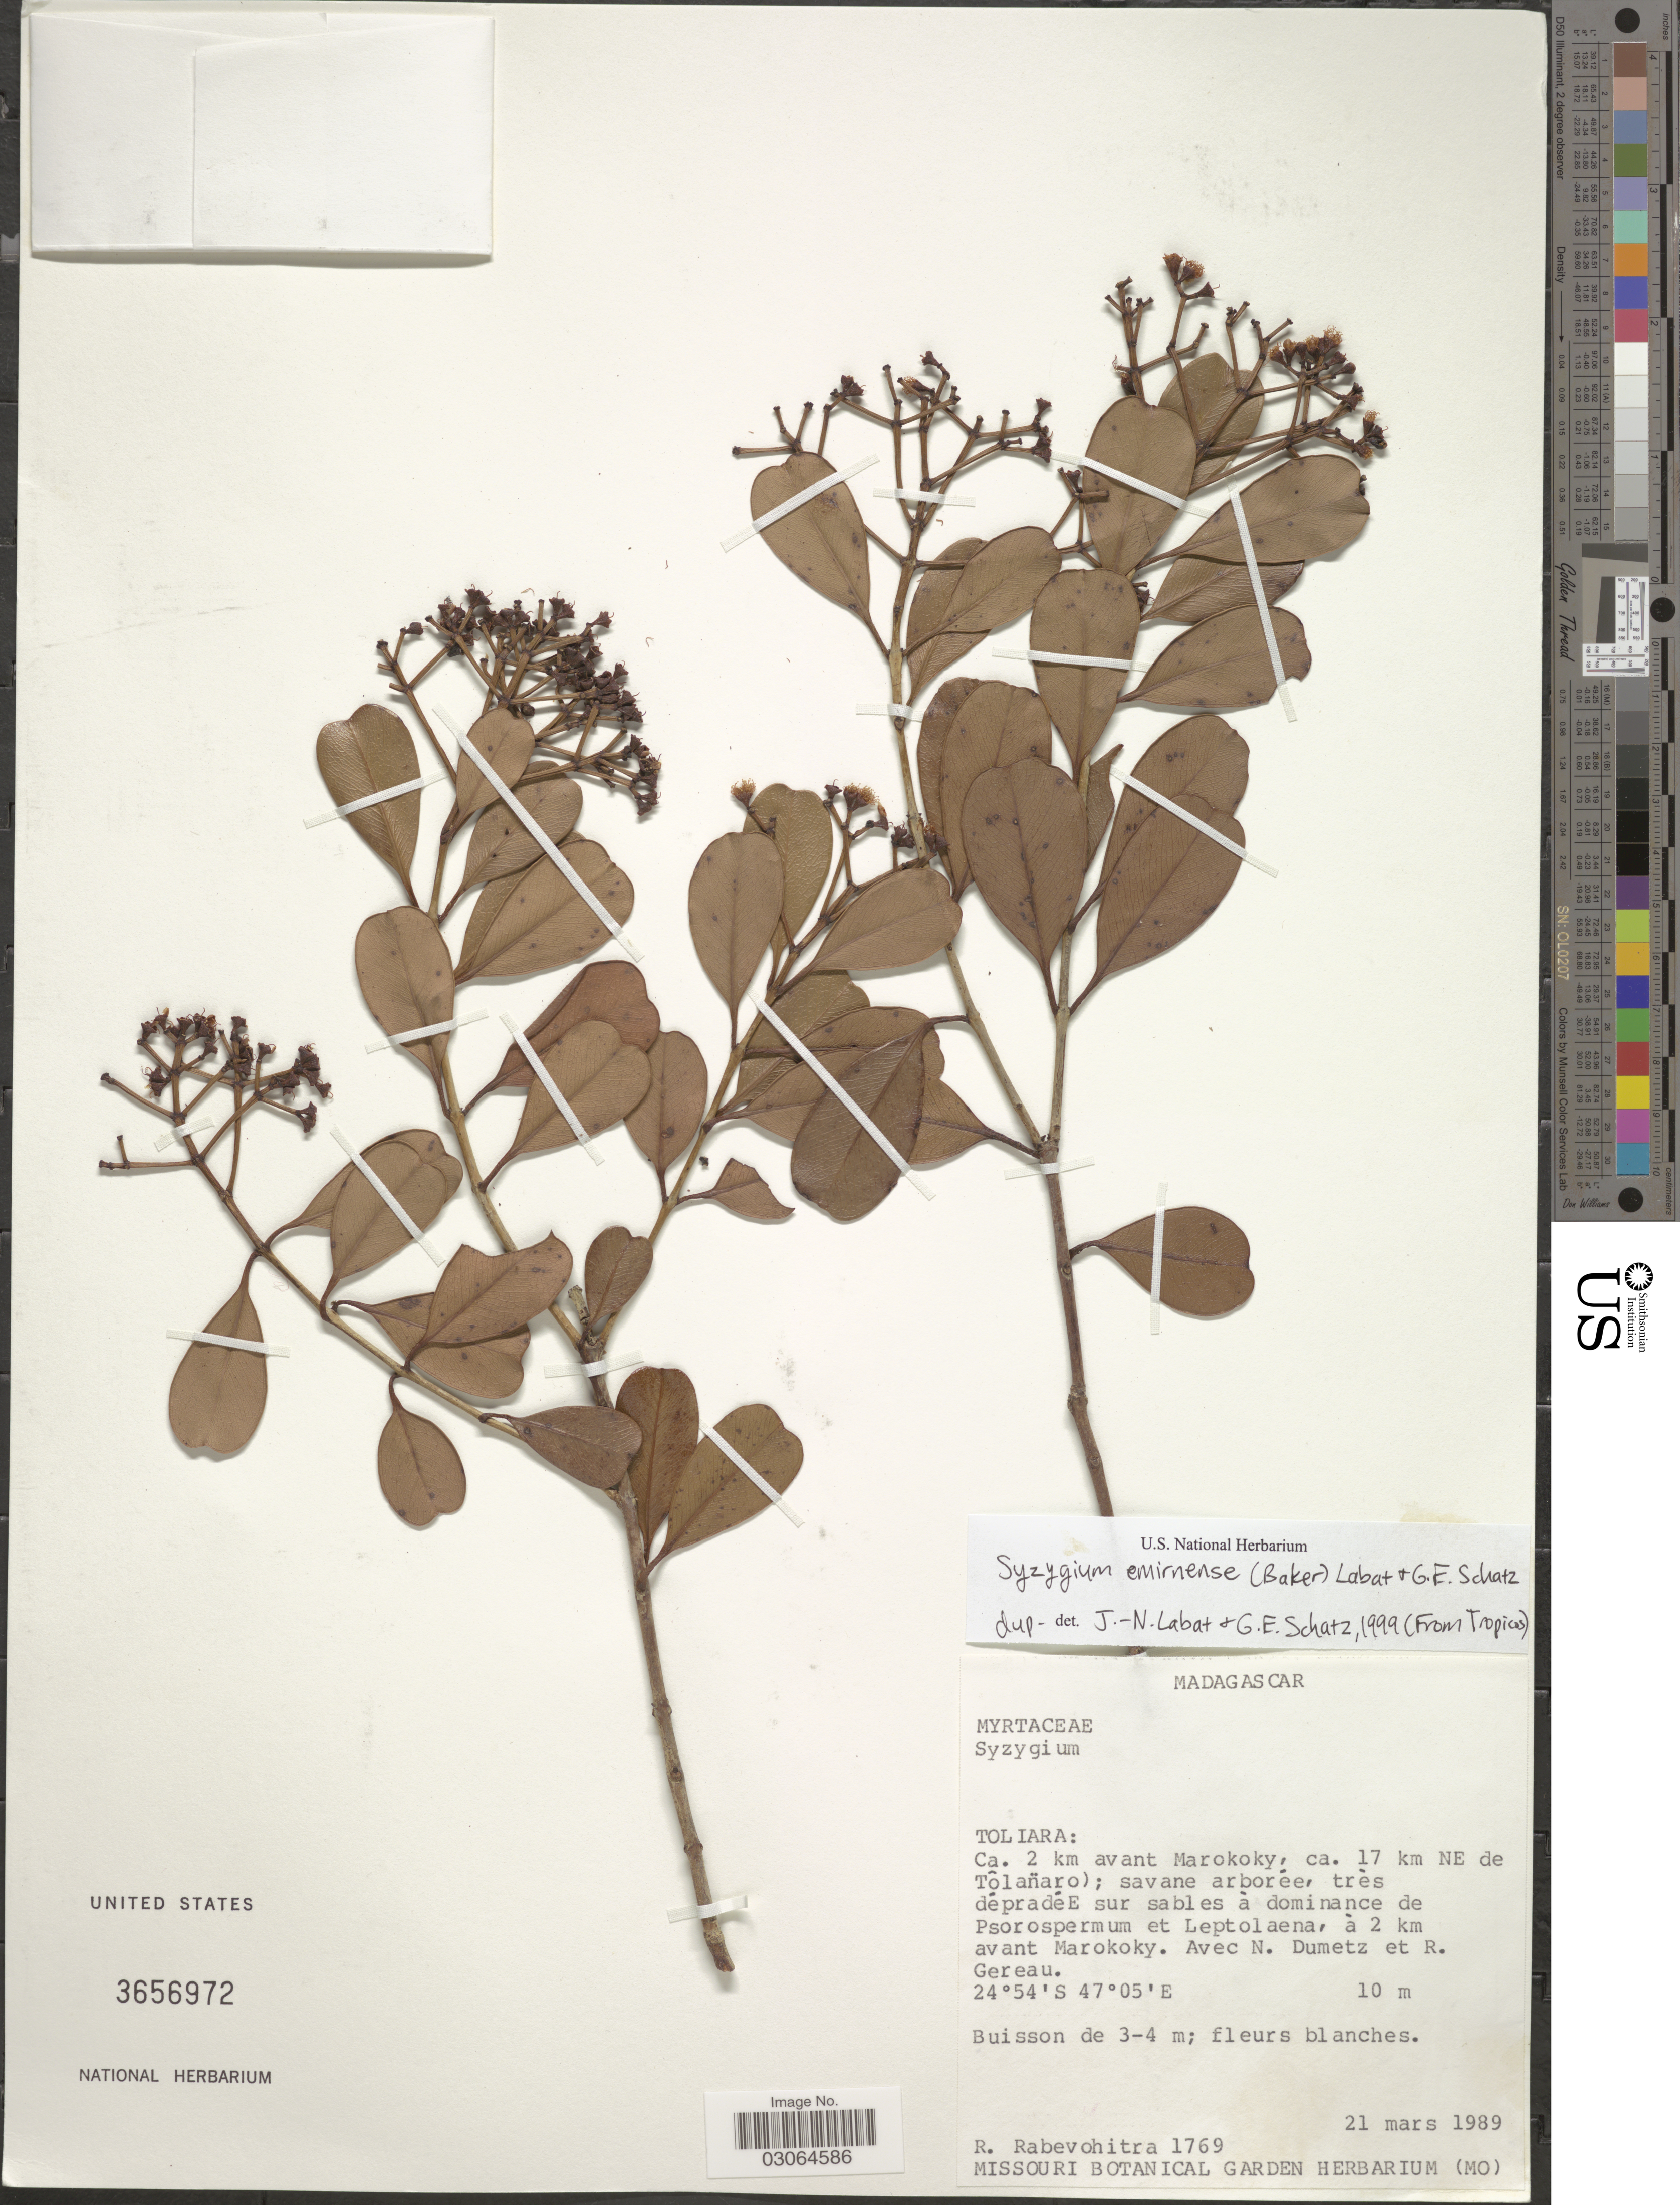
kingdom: Plantae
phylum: Tracheophyta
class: Magnoliopsida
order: Myrtales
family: Myrtaceae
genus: Syzygium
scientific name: Syzygium emirnense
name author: (Baker) Labat & G.E. Schatz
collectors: R. Rabevohitra, N. Dumetz & R. Gereau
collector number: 1769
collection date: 1989-03-21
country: Madagascar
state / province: Anosy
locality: Ca. 2 km avant Marokoky, ca. 17 km NE de Tôlanaro), à 2 km avant Marokoky.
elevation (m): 10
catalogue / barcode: US 3656972